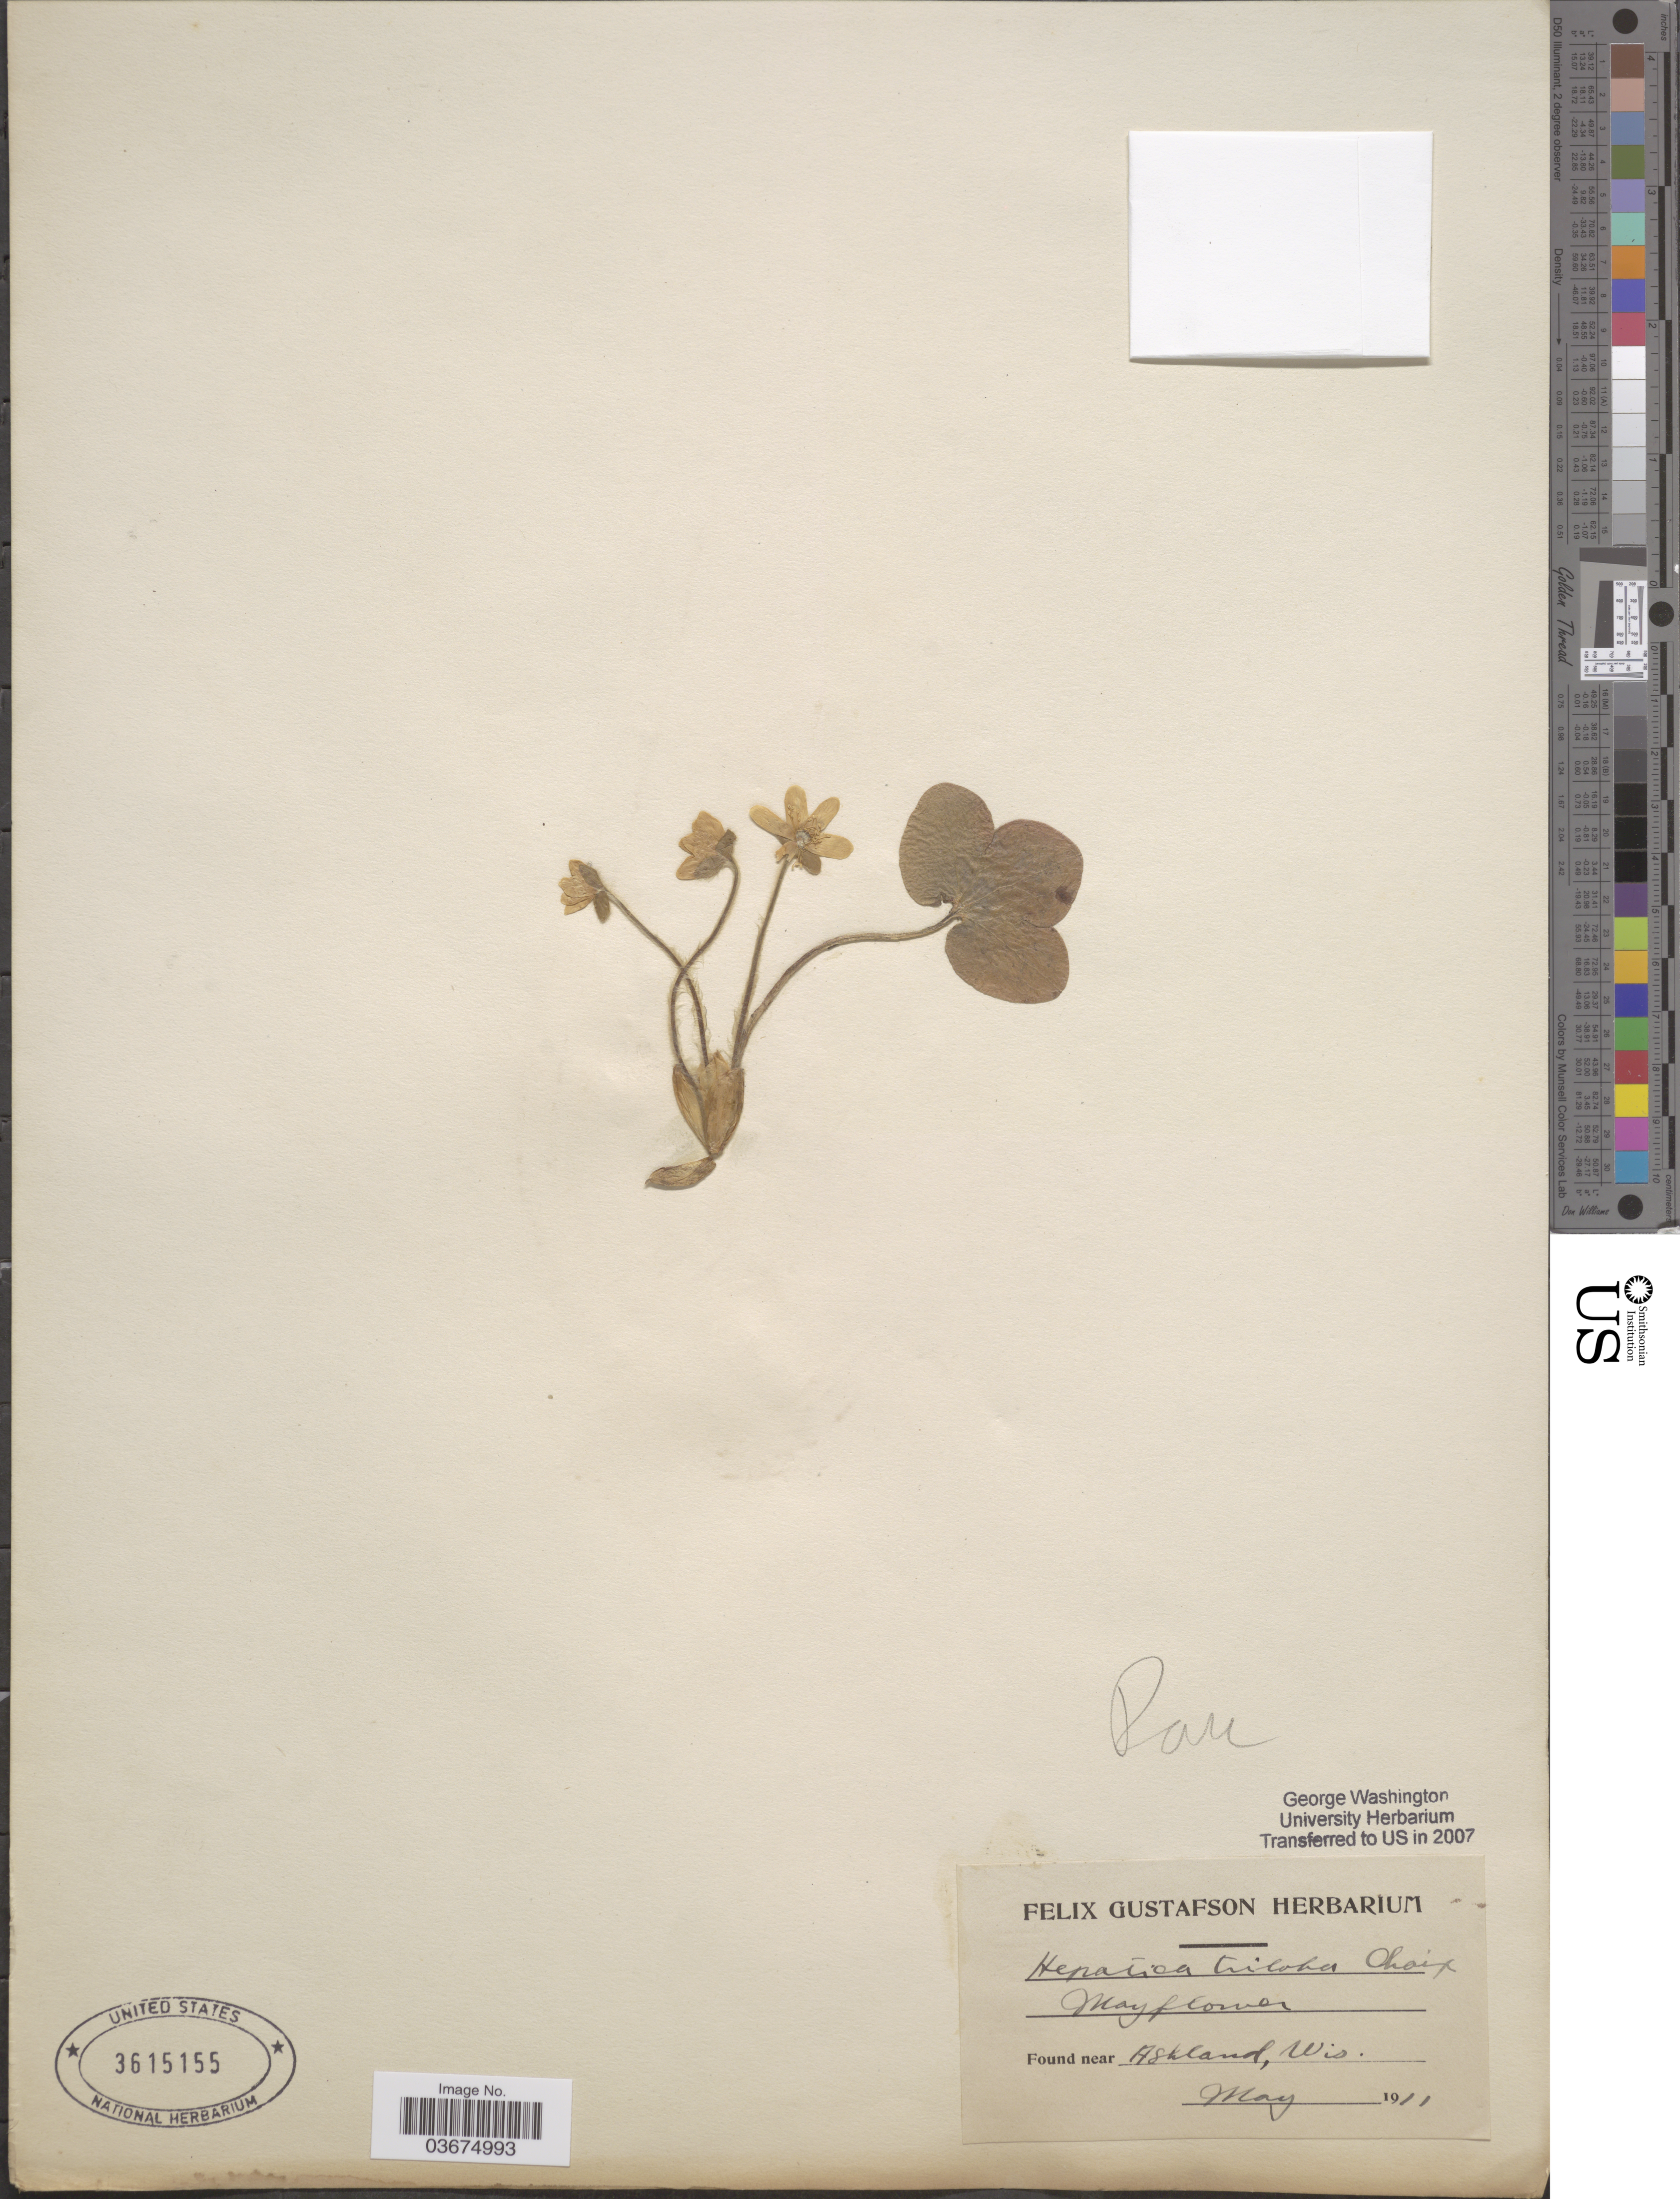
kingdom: Plantae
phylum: Tracheophyta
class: Magnoliopsida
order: Ranunculales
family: Ranunculaceae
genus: Hepatica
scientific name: Hepatica triloba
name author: Chaix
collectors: ex herb. Felix Gustafson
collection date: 1911-05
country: United States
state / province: Wisconsin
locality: Near Ashland.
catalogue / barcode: US 3615155